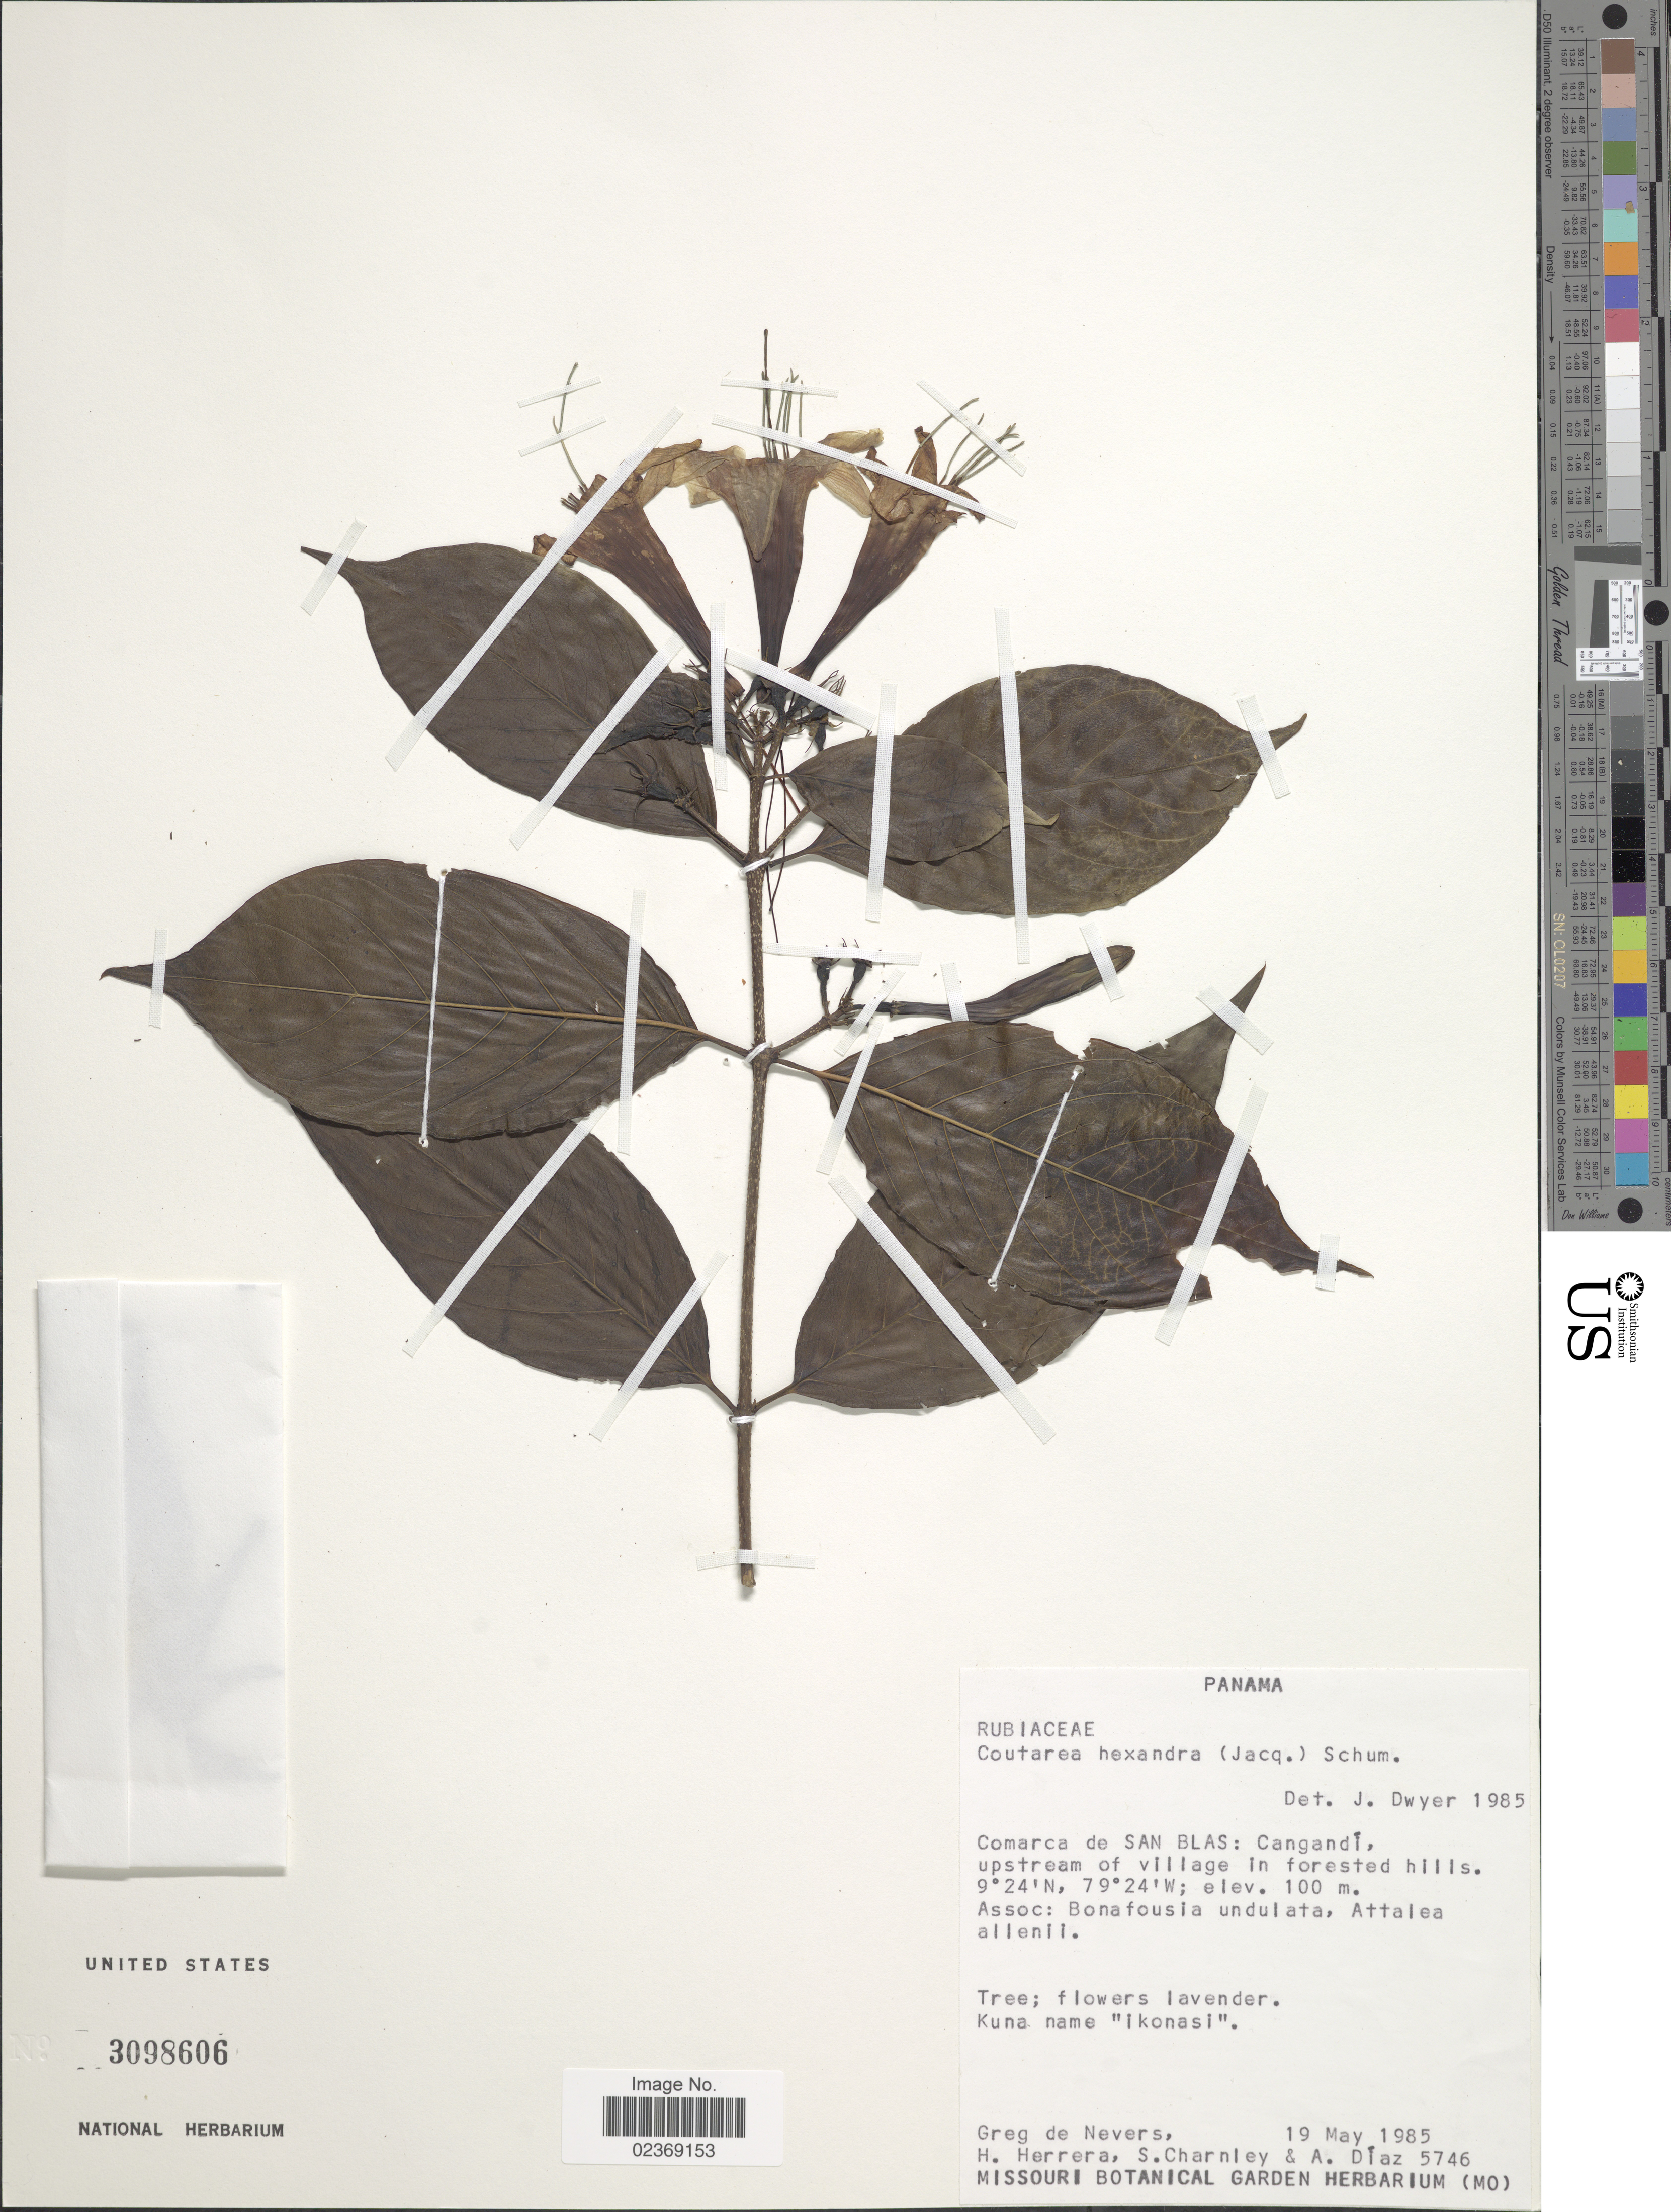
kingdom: Plantae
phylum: Tracheophyta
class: Magnoliopsida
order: Gentianales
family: Rubiaceae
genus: Coutarea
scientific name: Coutarea hexandra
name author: (Jacq.) K. Schum.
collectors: G. C. de Nevers, H. Herrera, S. Charnley & A. Díaz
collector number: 5746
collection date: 1985-05-19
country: Panama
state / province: Kuna Yala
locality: Comarca de San Blas: Cangandi, upstream of village in forested hills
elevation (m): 100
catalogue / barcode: US 3098606